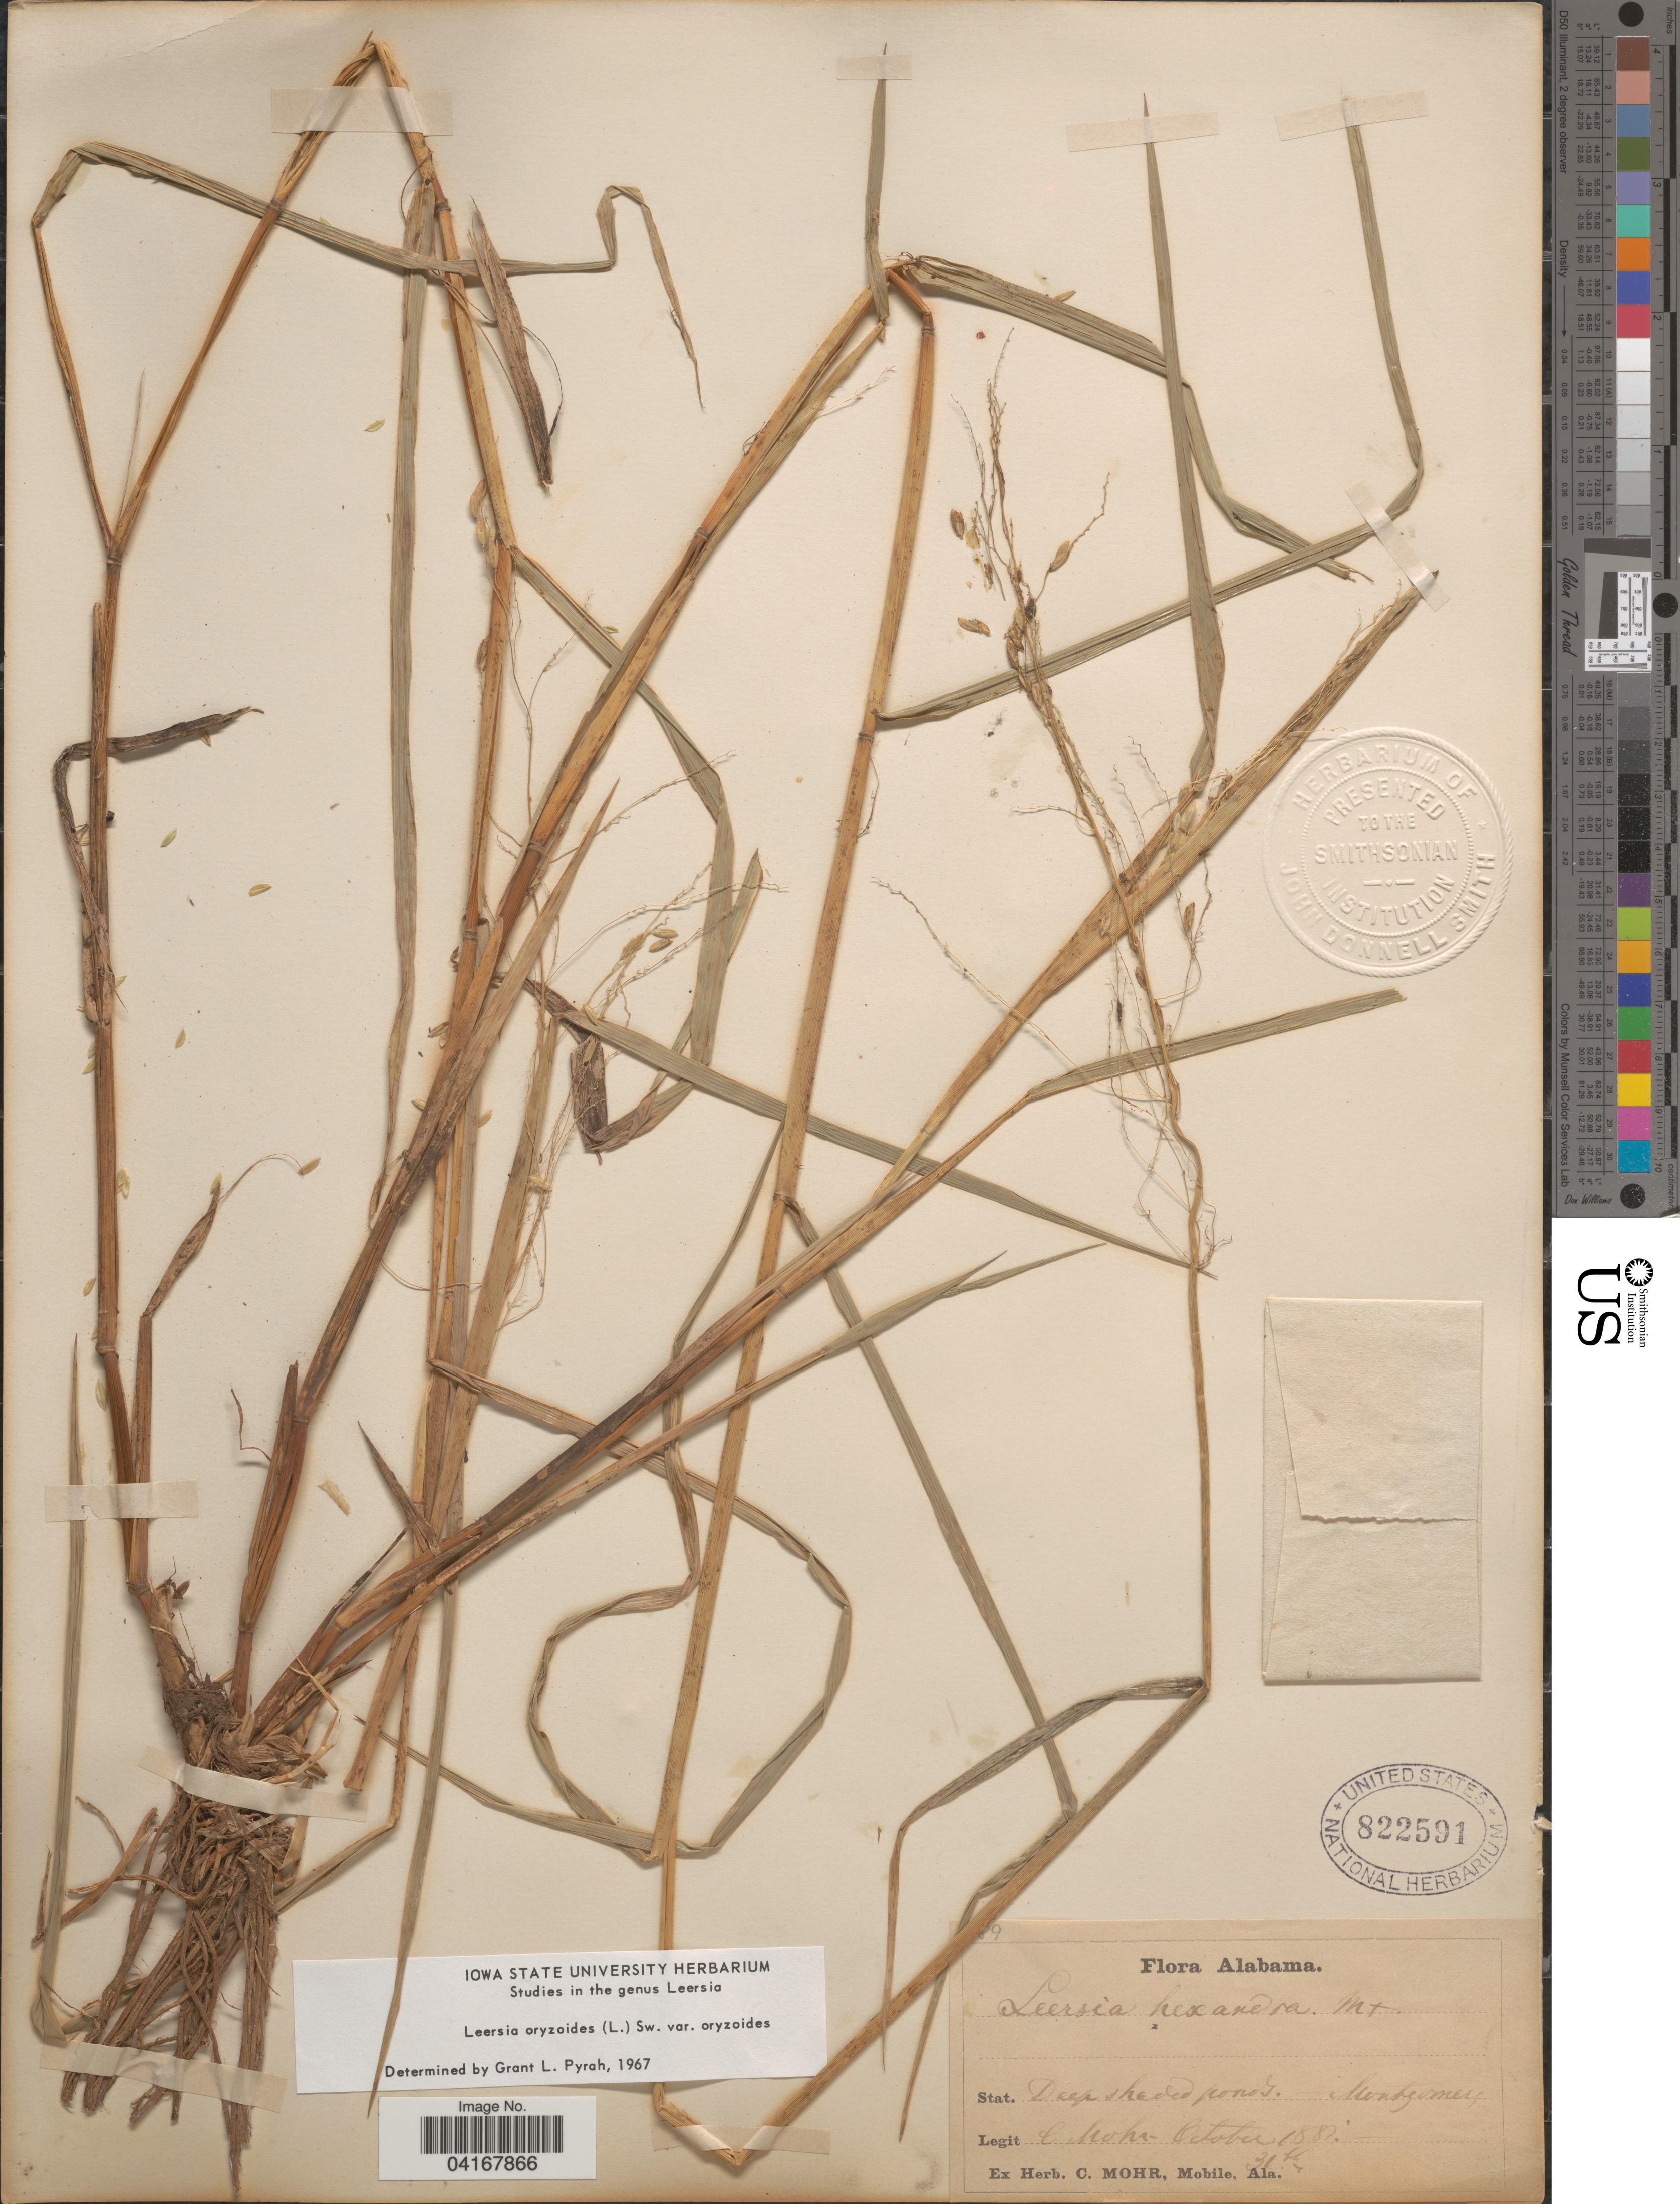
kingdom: Plantae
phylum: Tracheophyta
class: Liliopsida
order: Poales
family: Poaceae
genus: Leersia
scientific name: Leersia oryzoides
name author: (L.) Sw.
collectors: C. T. Mohr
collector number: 89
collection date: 1887-10-31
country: United States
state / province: Alabama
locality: Montgomery.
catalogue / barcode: US 822591